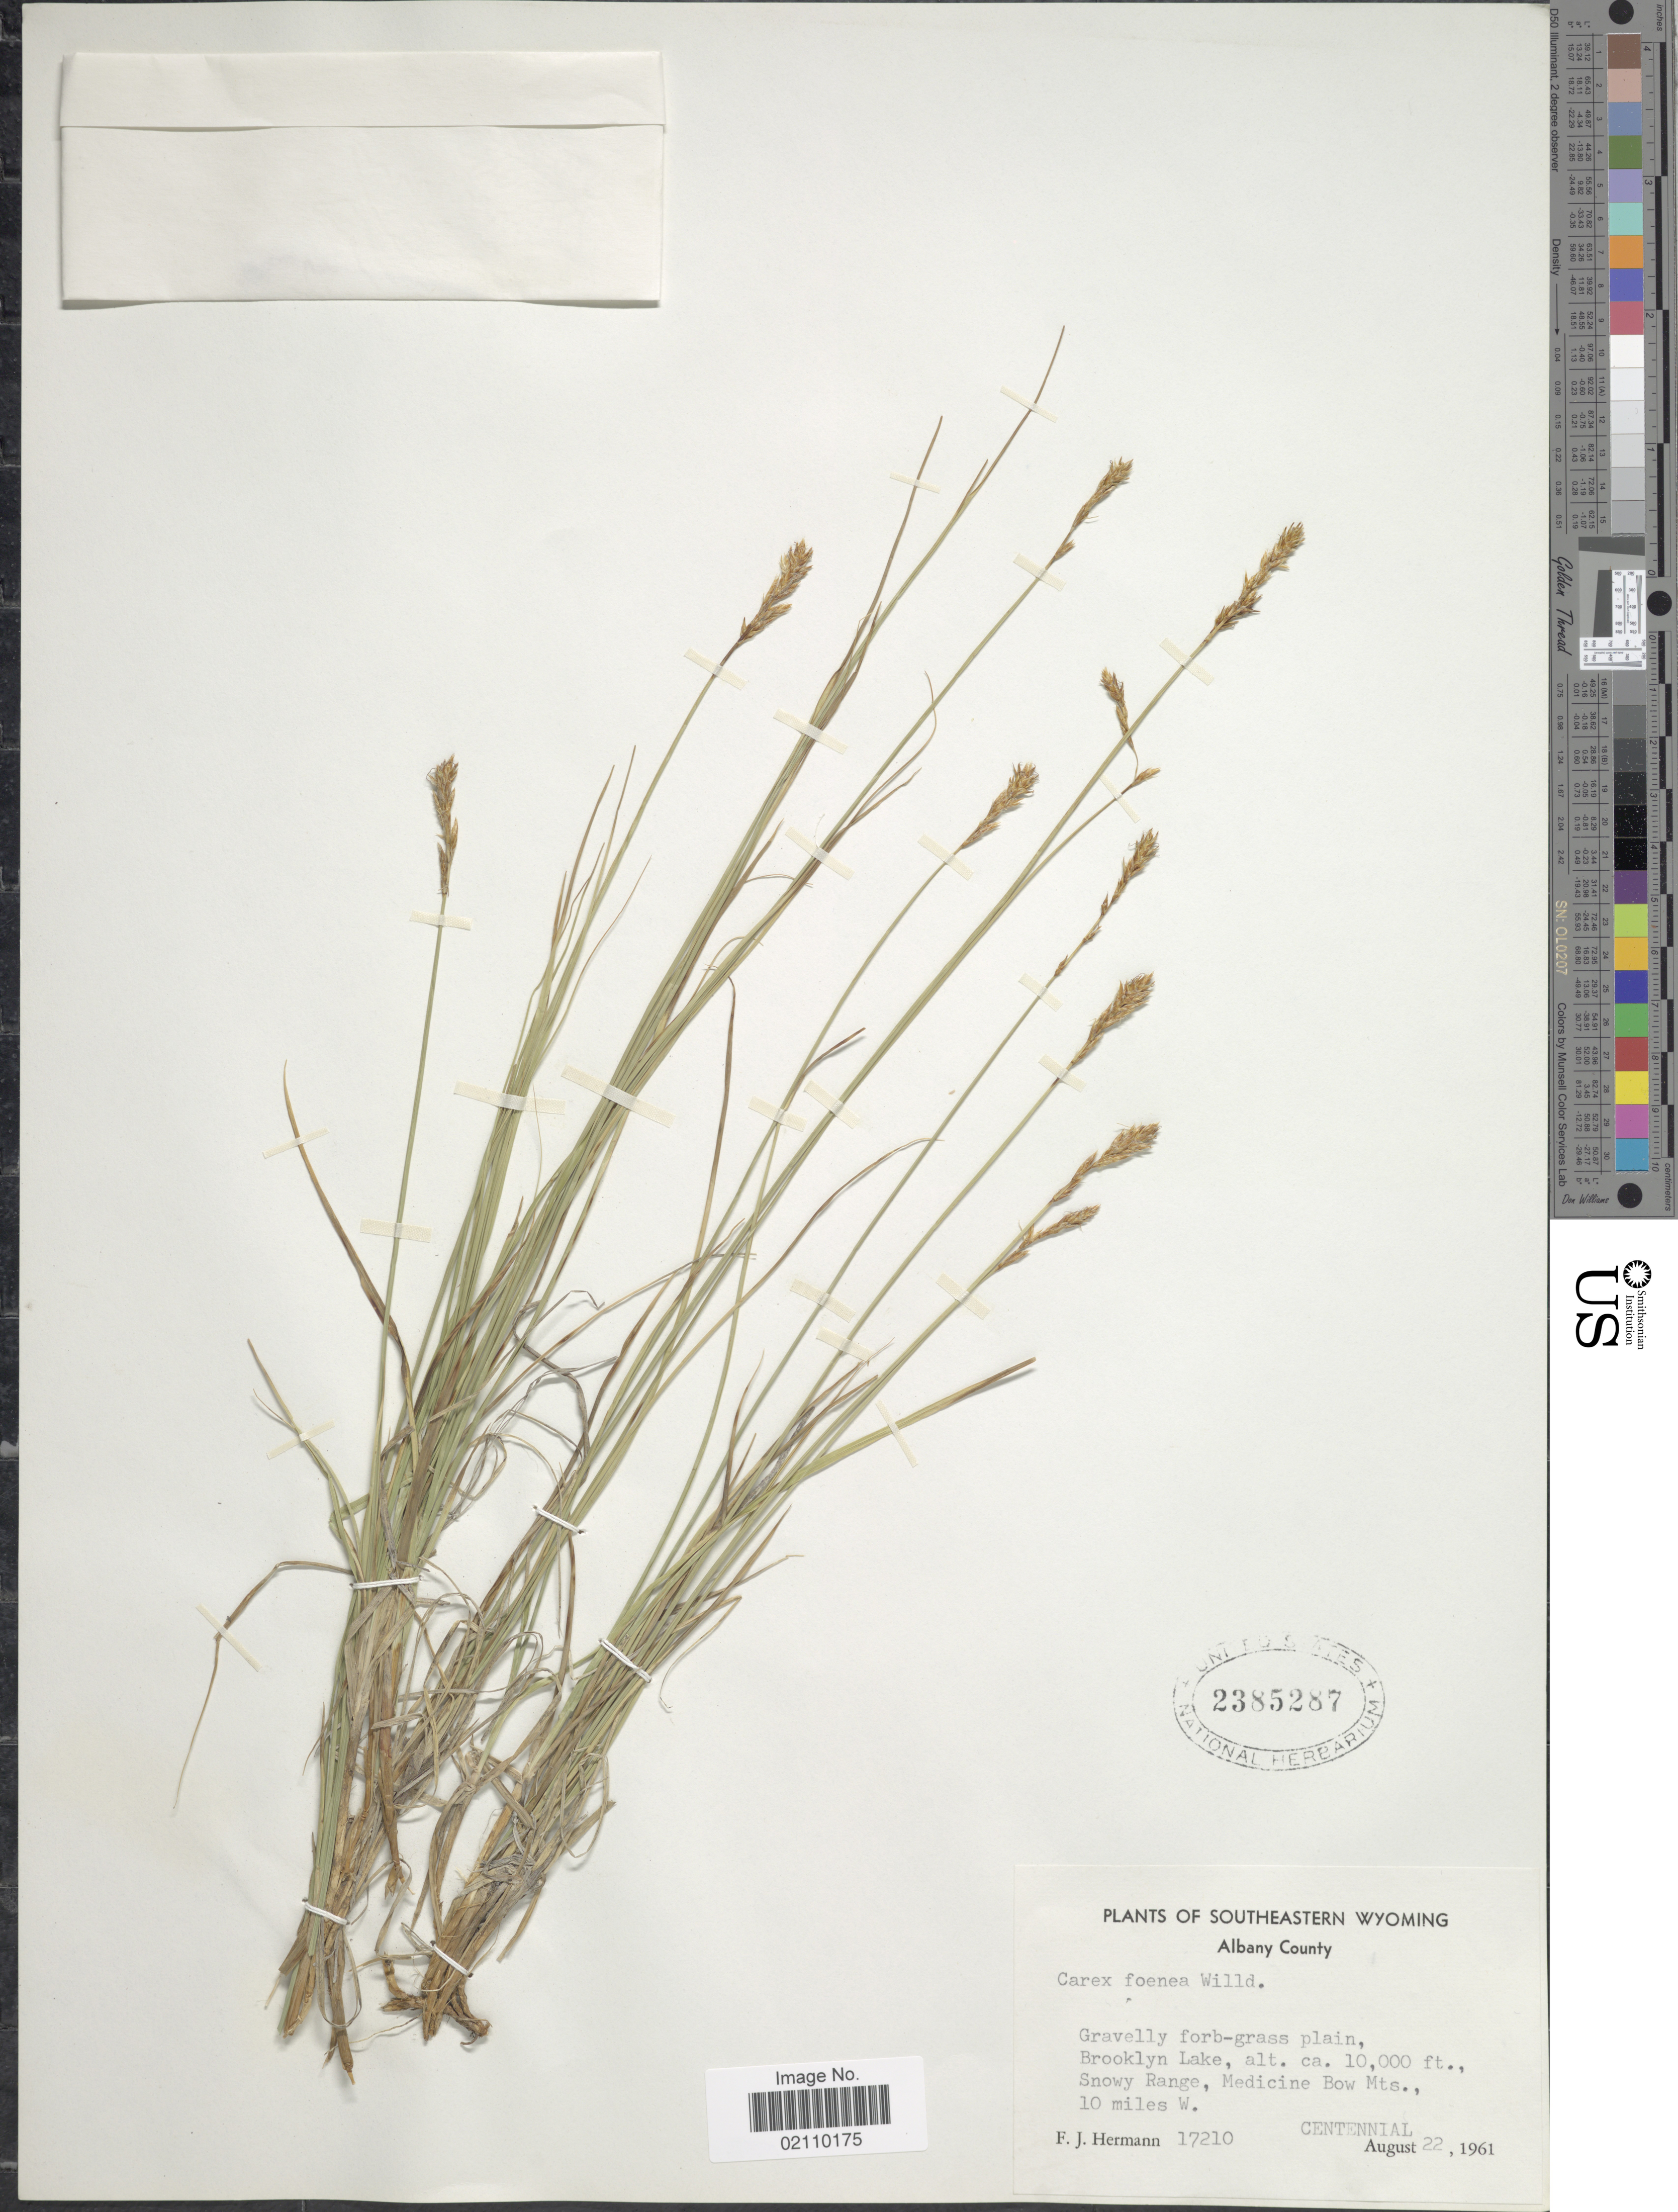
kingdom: Plantae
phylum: Tracheophyta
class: Liliopsida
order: Poales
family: Cyperaceae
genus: Carex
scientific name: Carex siccata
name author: Dewey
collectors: F. J. Hermann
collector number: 17210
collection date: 1961-08-22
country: United States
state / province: Wyoming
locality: Southeastern Wyoming, Albany County, Brooklyn Lake, Snowy Range, Medicine Bow Mts., Centennial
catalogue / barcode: US 2385287